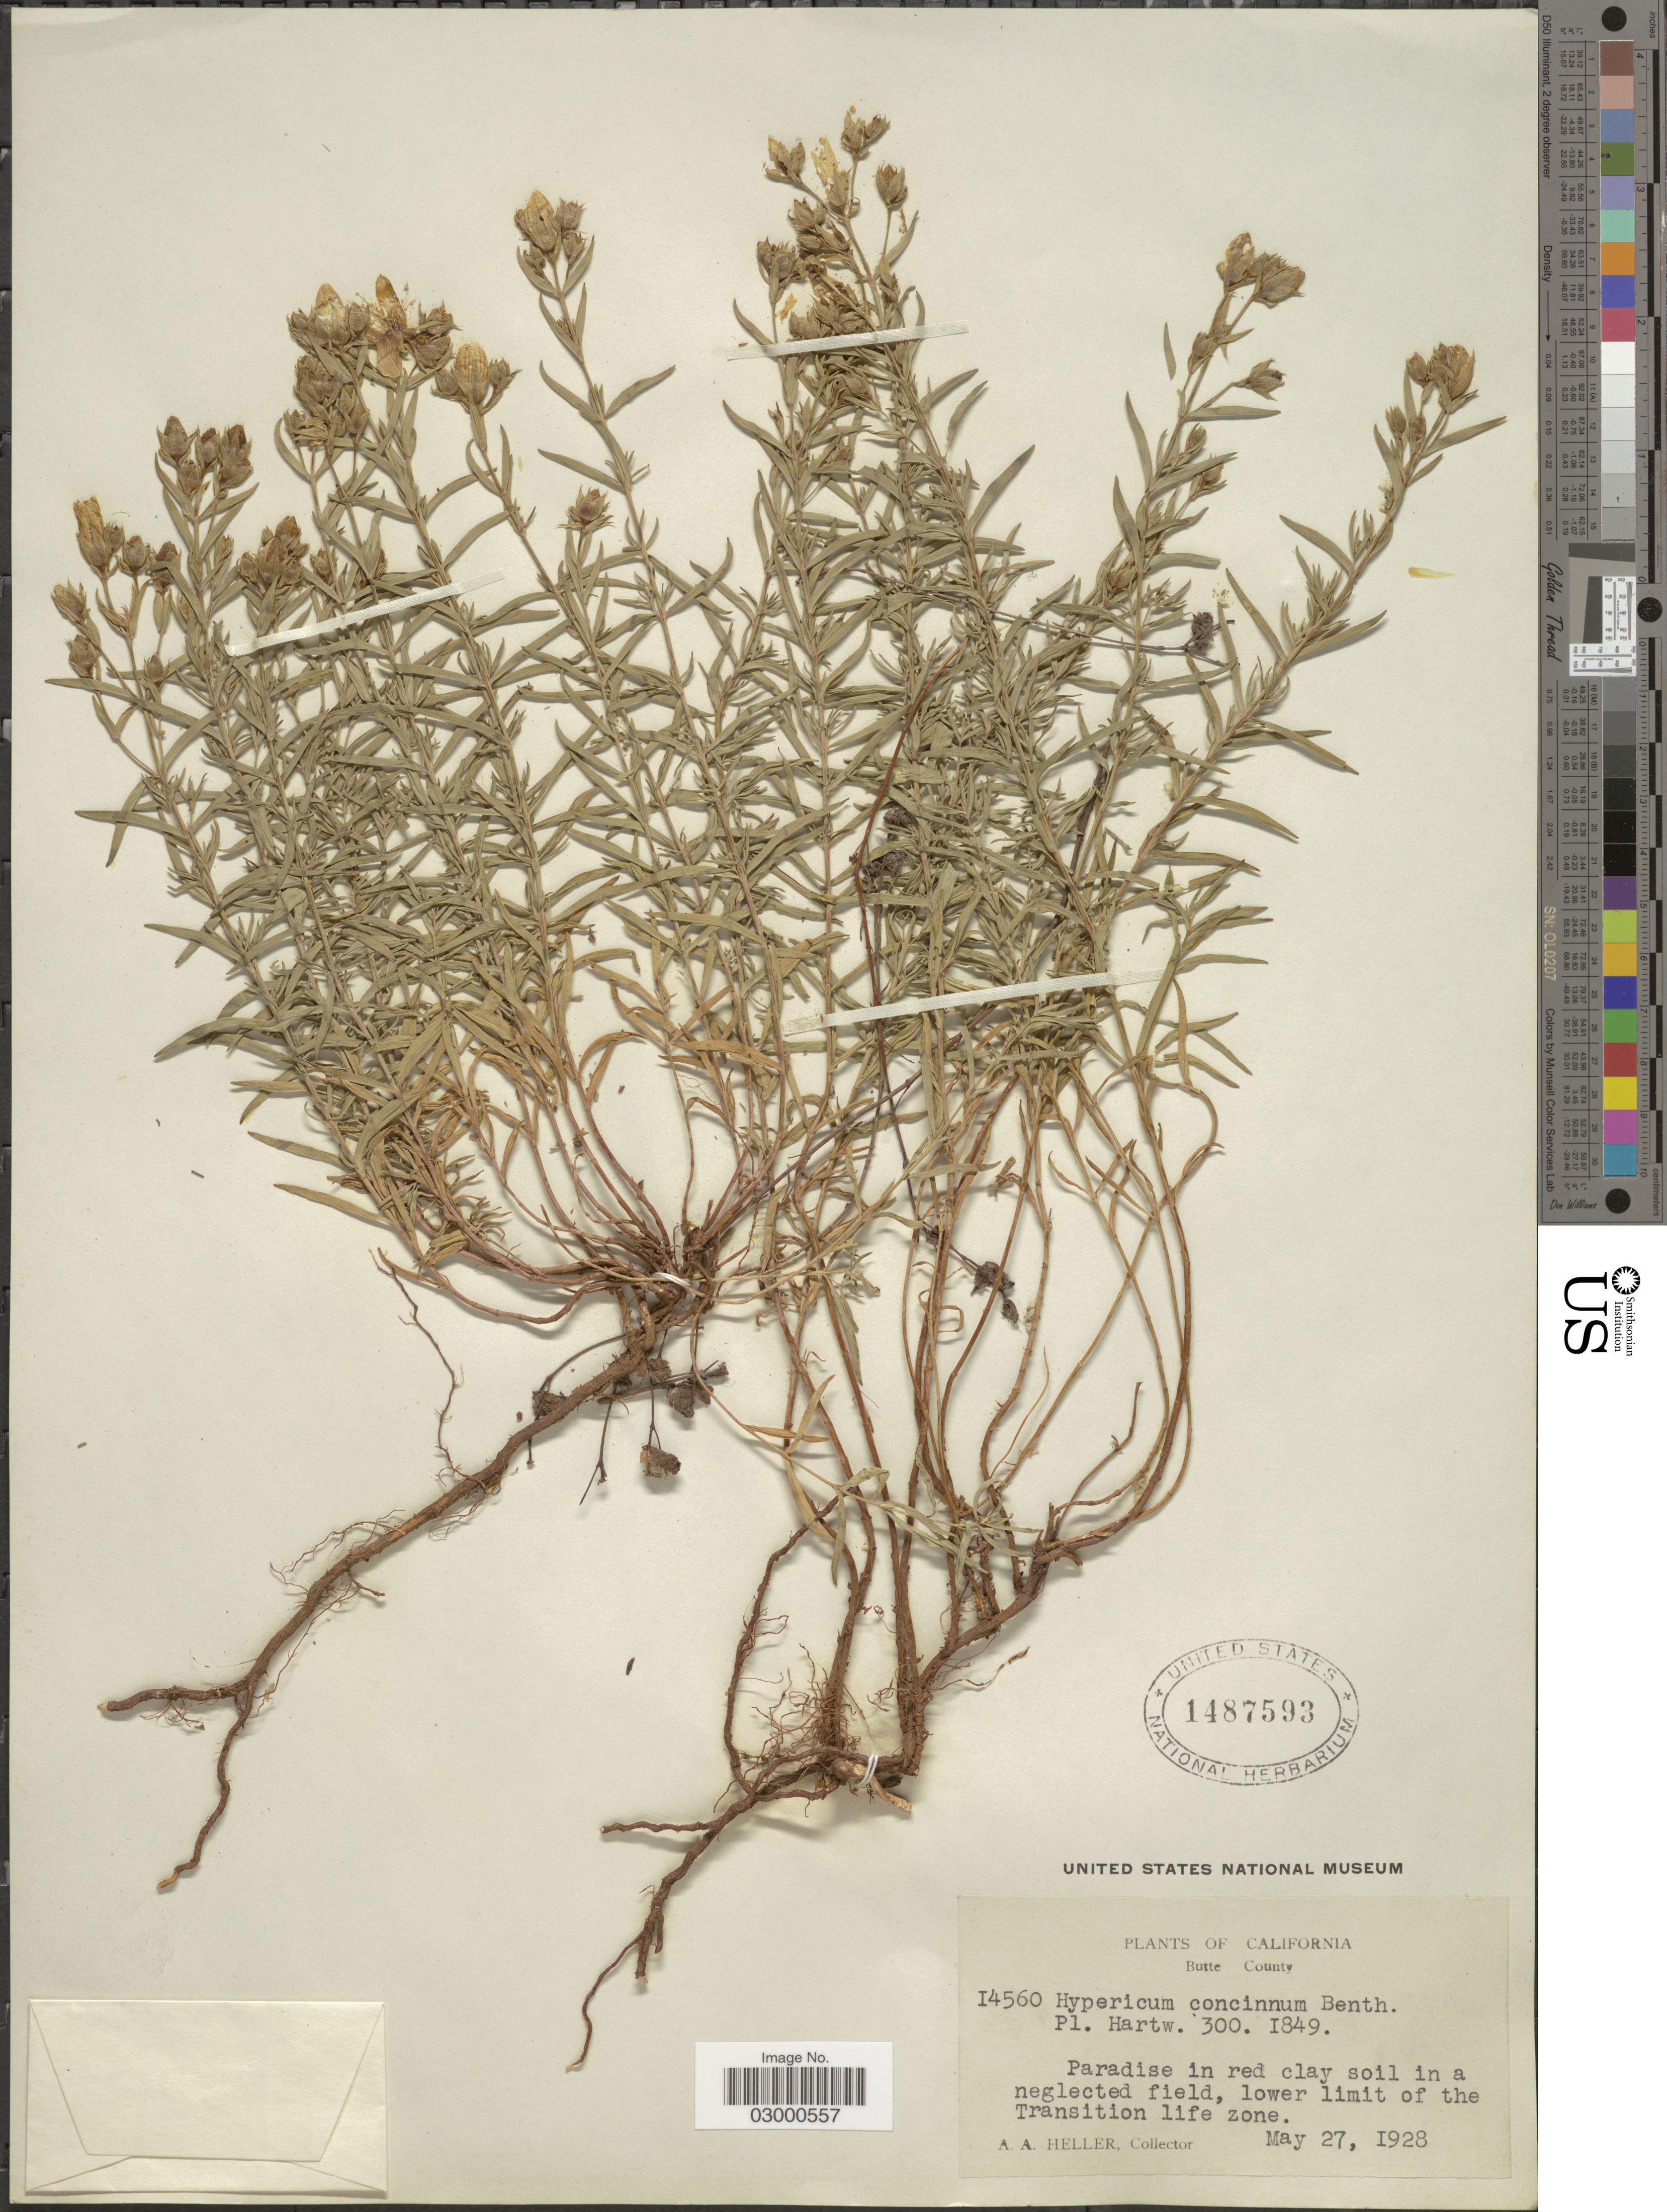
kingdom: Plantae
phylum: Tracheophyta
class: Magnoliopsida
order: Malpighiales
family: Hypericaceae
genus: Hypericum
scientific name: Hypericum concinnum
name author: Benth.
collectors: A. A. Heller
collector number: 14560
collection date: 1928-05-27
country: United States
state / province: California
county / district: Butte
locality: Butte County, lower limit of the Transition life zone.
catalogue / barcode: US 1487593